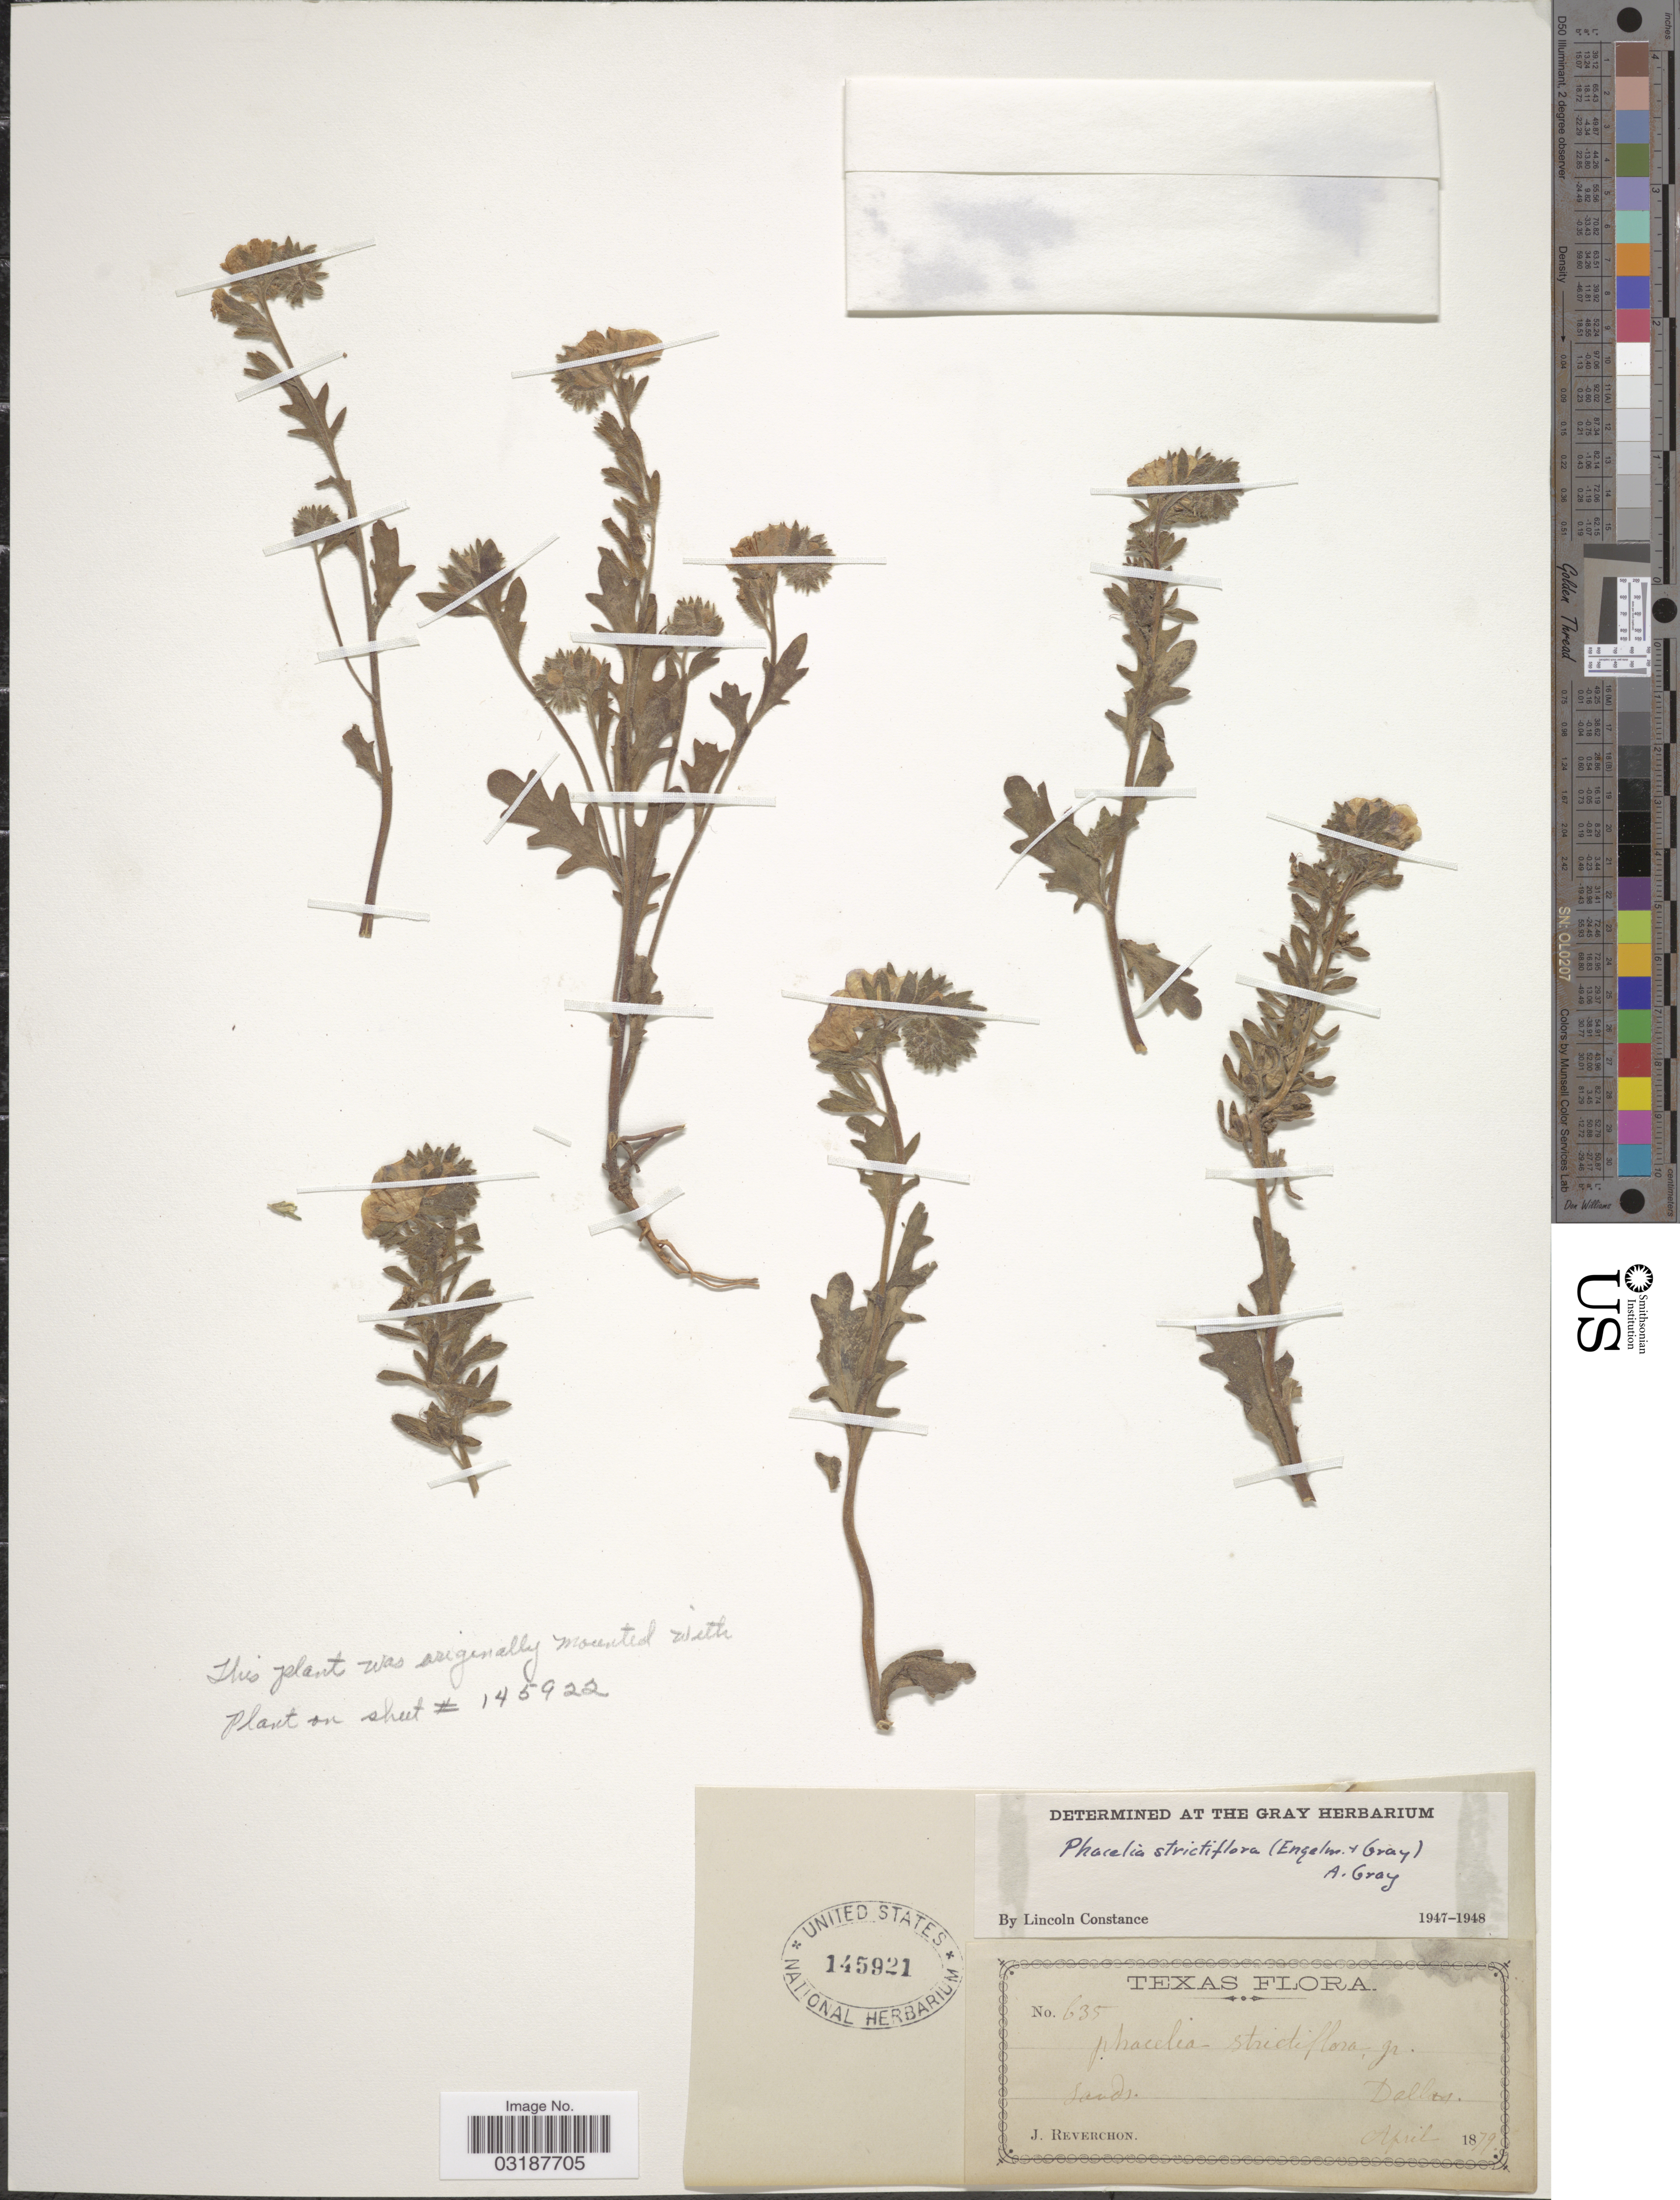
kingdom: Plantae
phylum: Tracheophyta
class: Magnoliopsida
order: Boraginales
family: Hydrophyllaceae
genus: Phacelia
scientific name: Phacelia strictiflora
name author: (Engelm. & A. Gray) A. Gray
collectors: J. Reverchon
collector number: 635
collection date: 1879-04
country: United States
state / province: Texas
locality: Dallas.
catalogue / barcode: US 145921